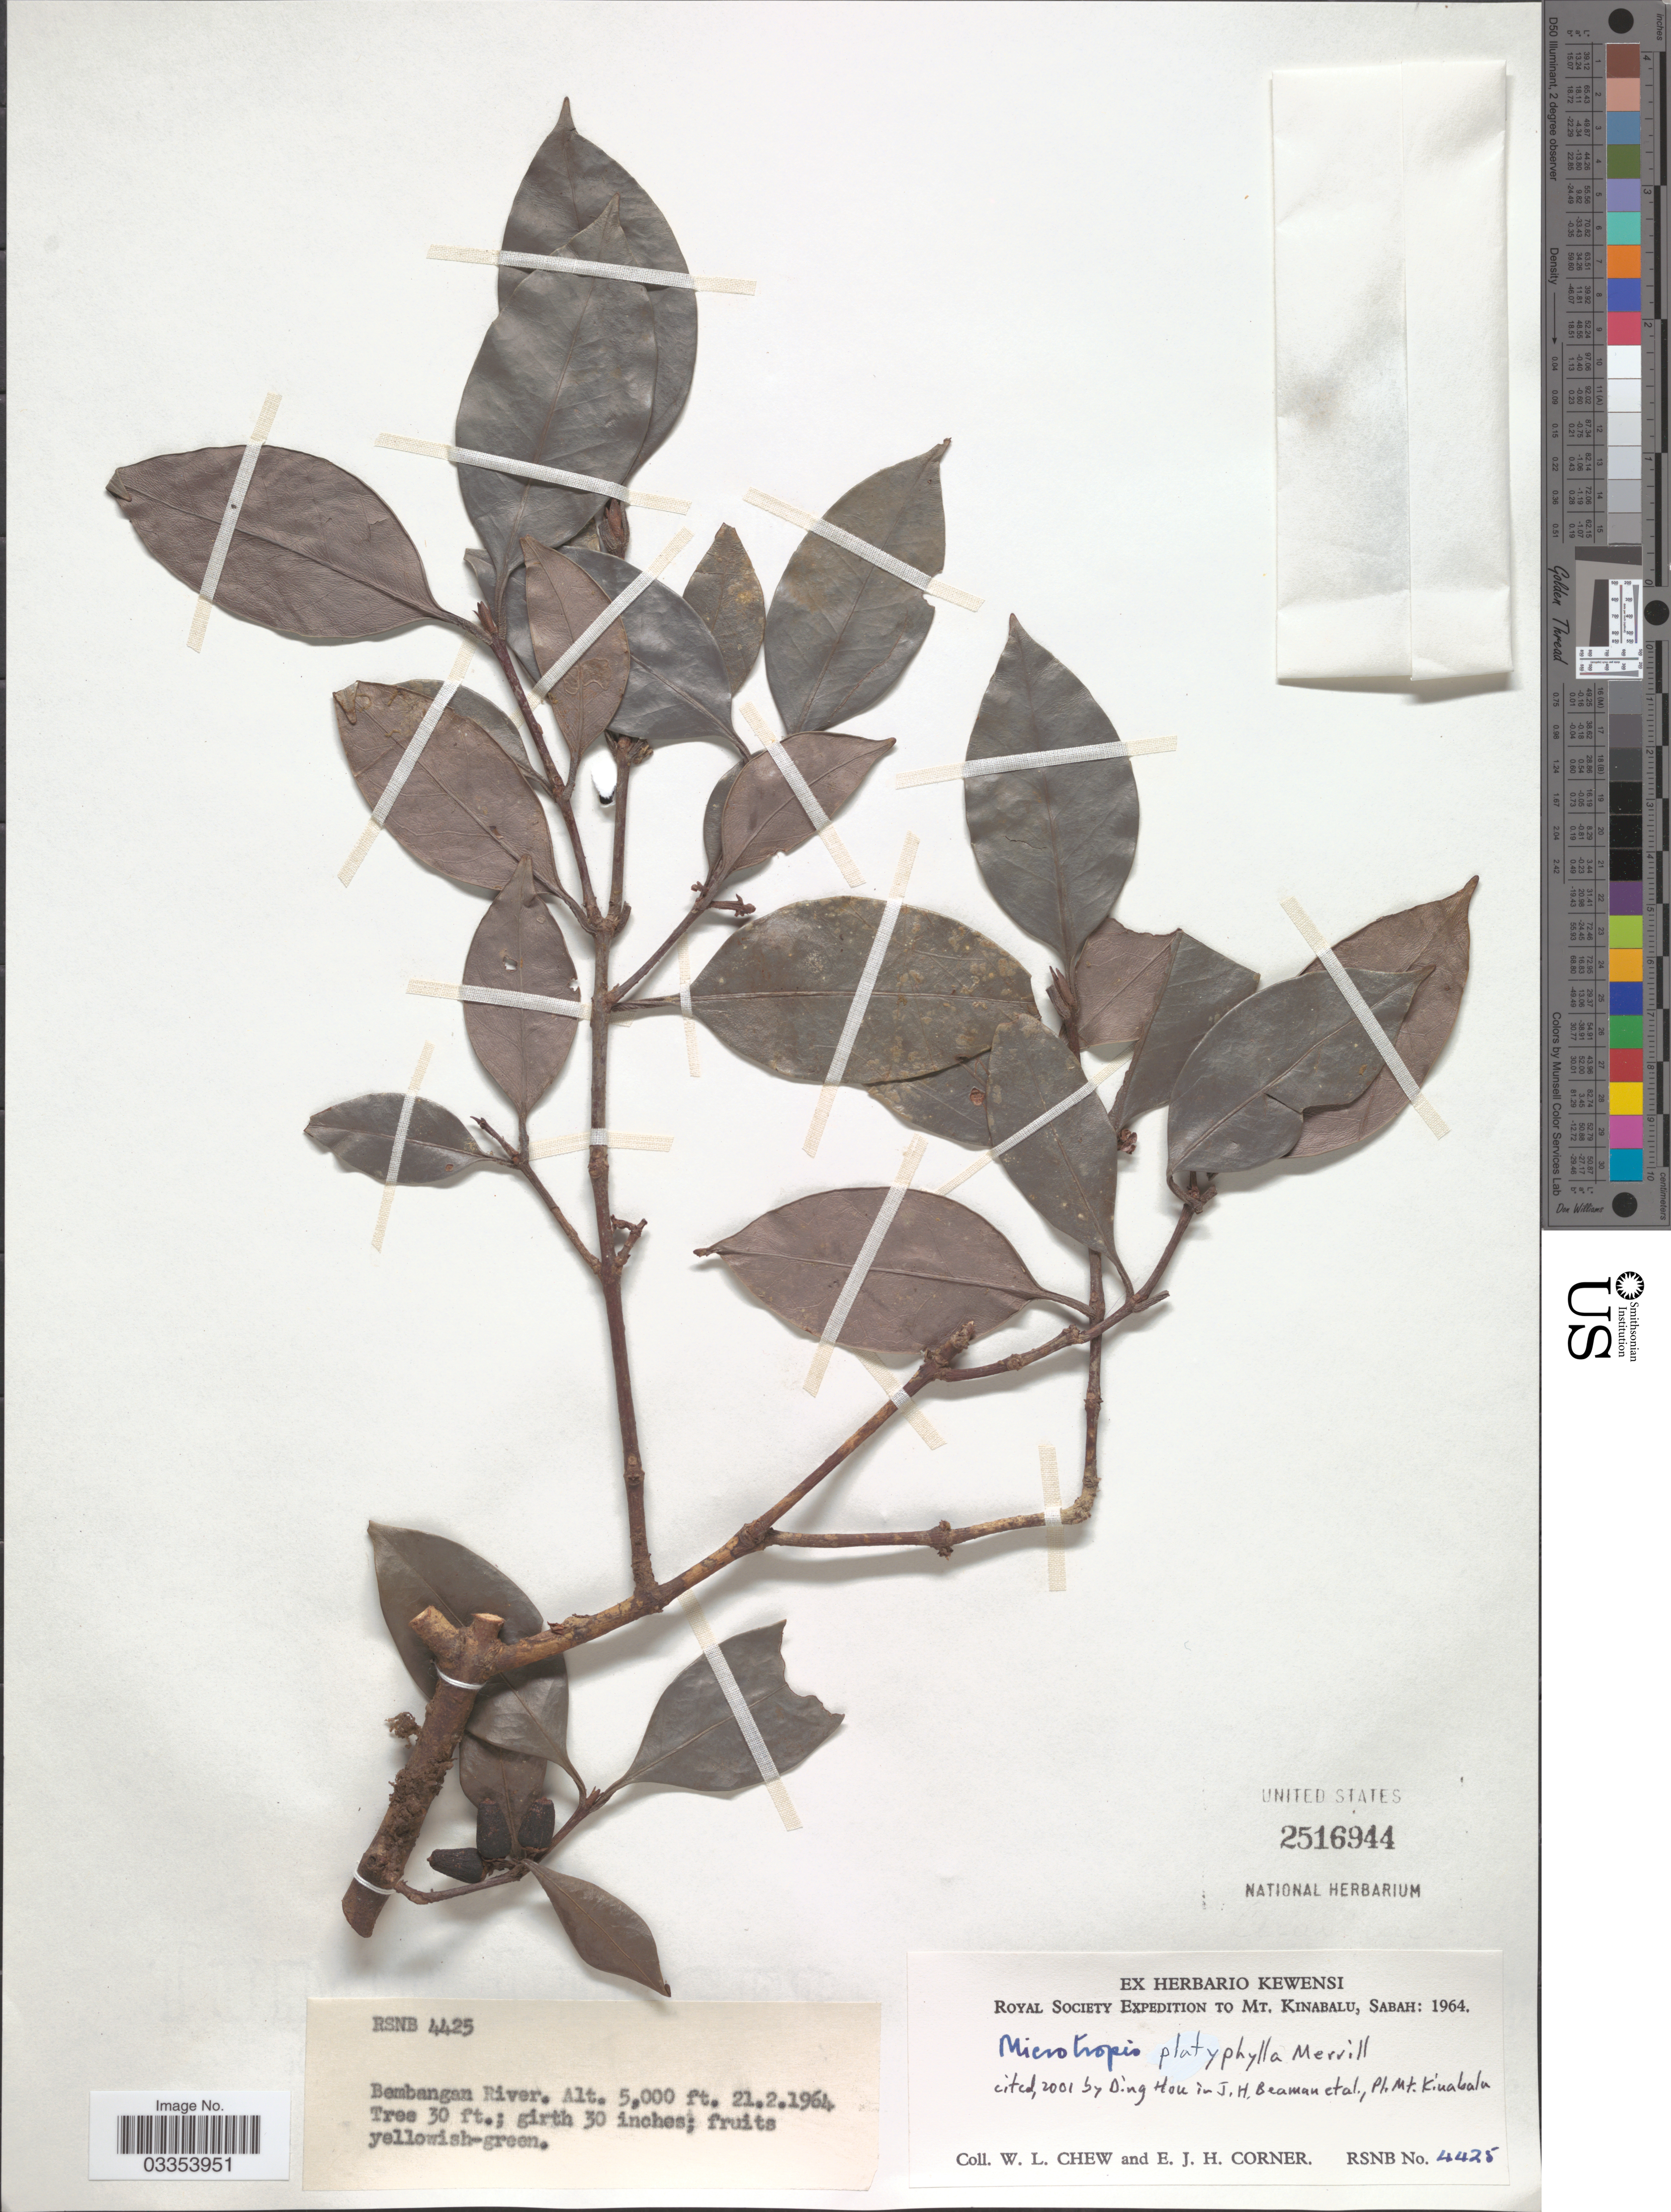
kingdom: Plantae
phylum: Tracheophyta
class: Magnoliopsida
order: Celastrales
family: Celastraceae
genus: Microtropis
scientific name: Microtropis platyphylla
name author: Merr.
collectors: W. Chew & E. Corner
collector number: RSNB4425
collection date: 1964-02-21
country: Malaysia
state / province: Sabah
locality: Mt. Kinabalu. Bembangan River.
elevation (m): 1524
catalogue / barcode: US 2516944